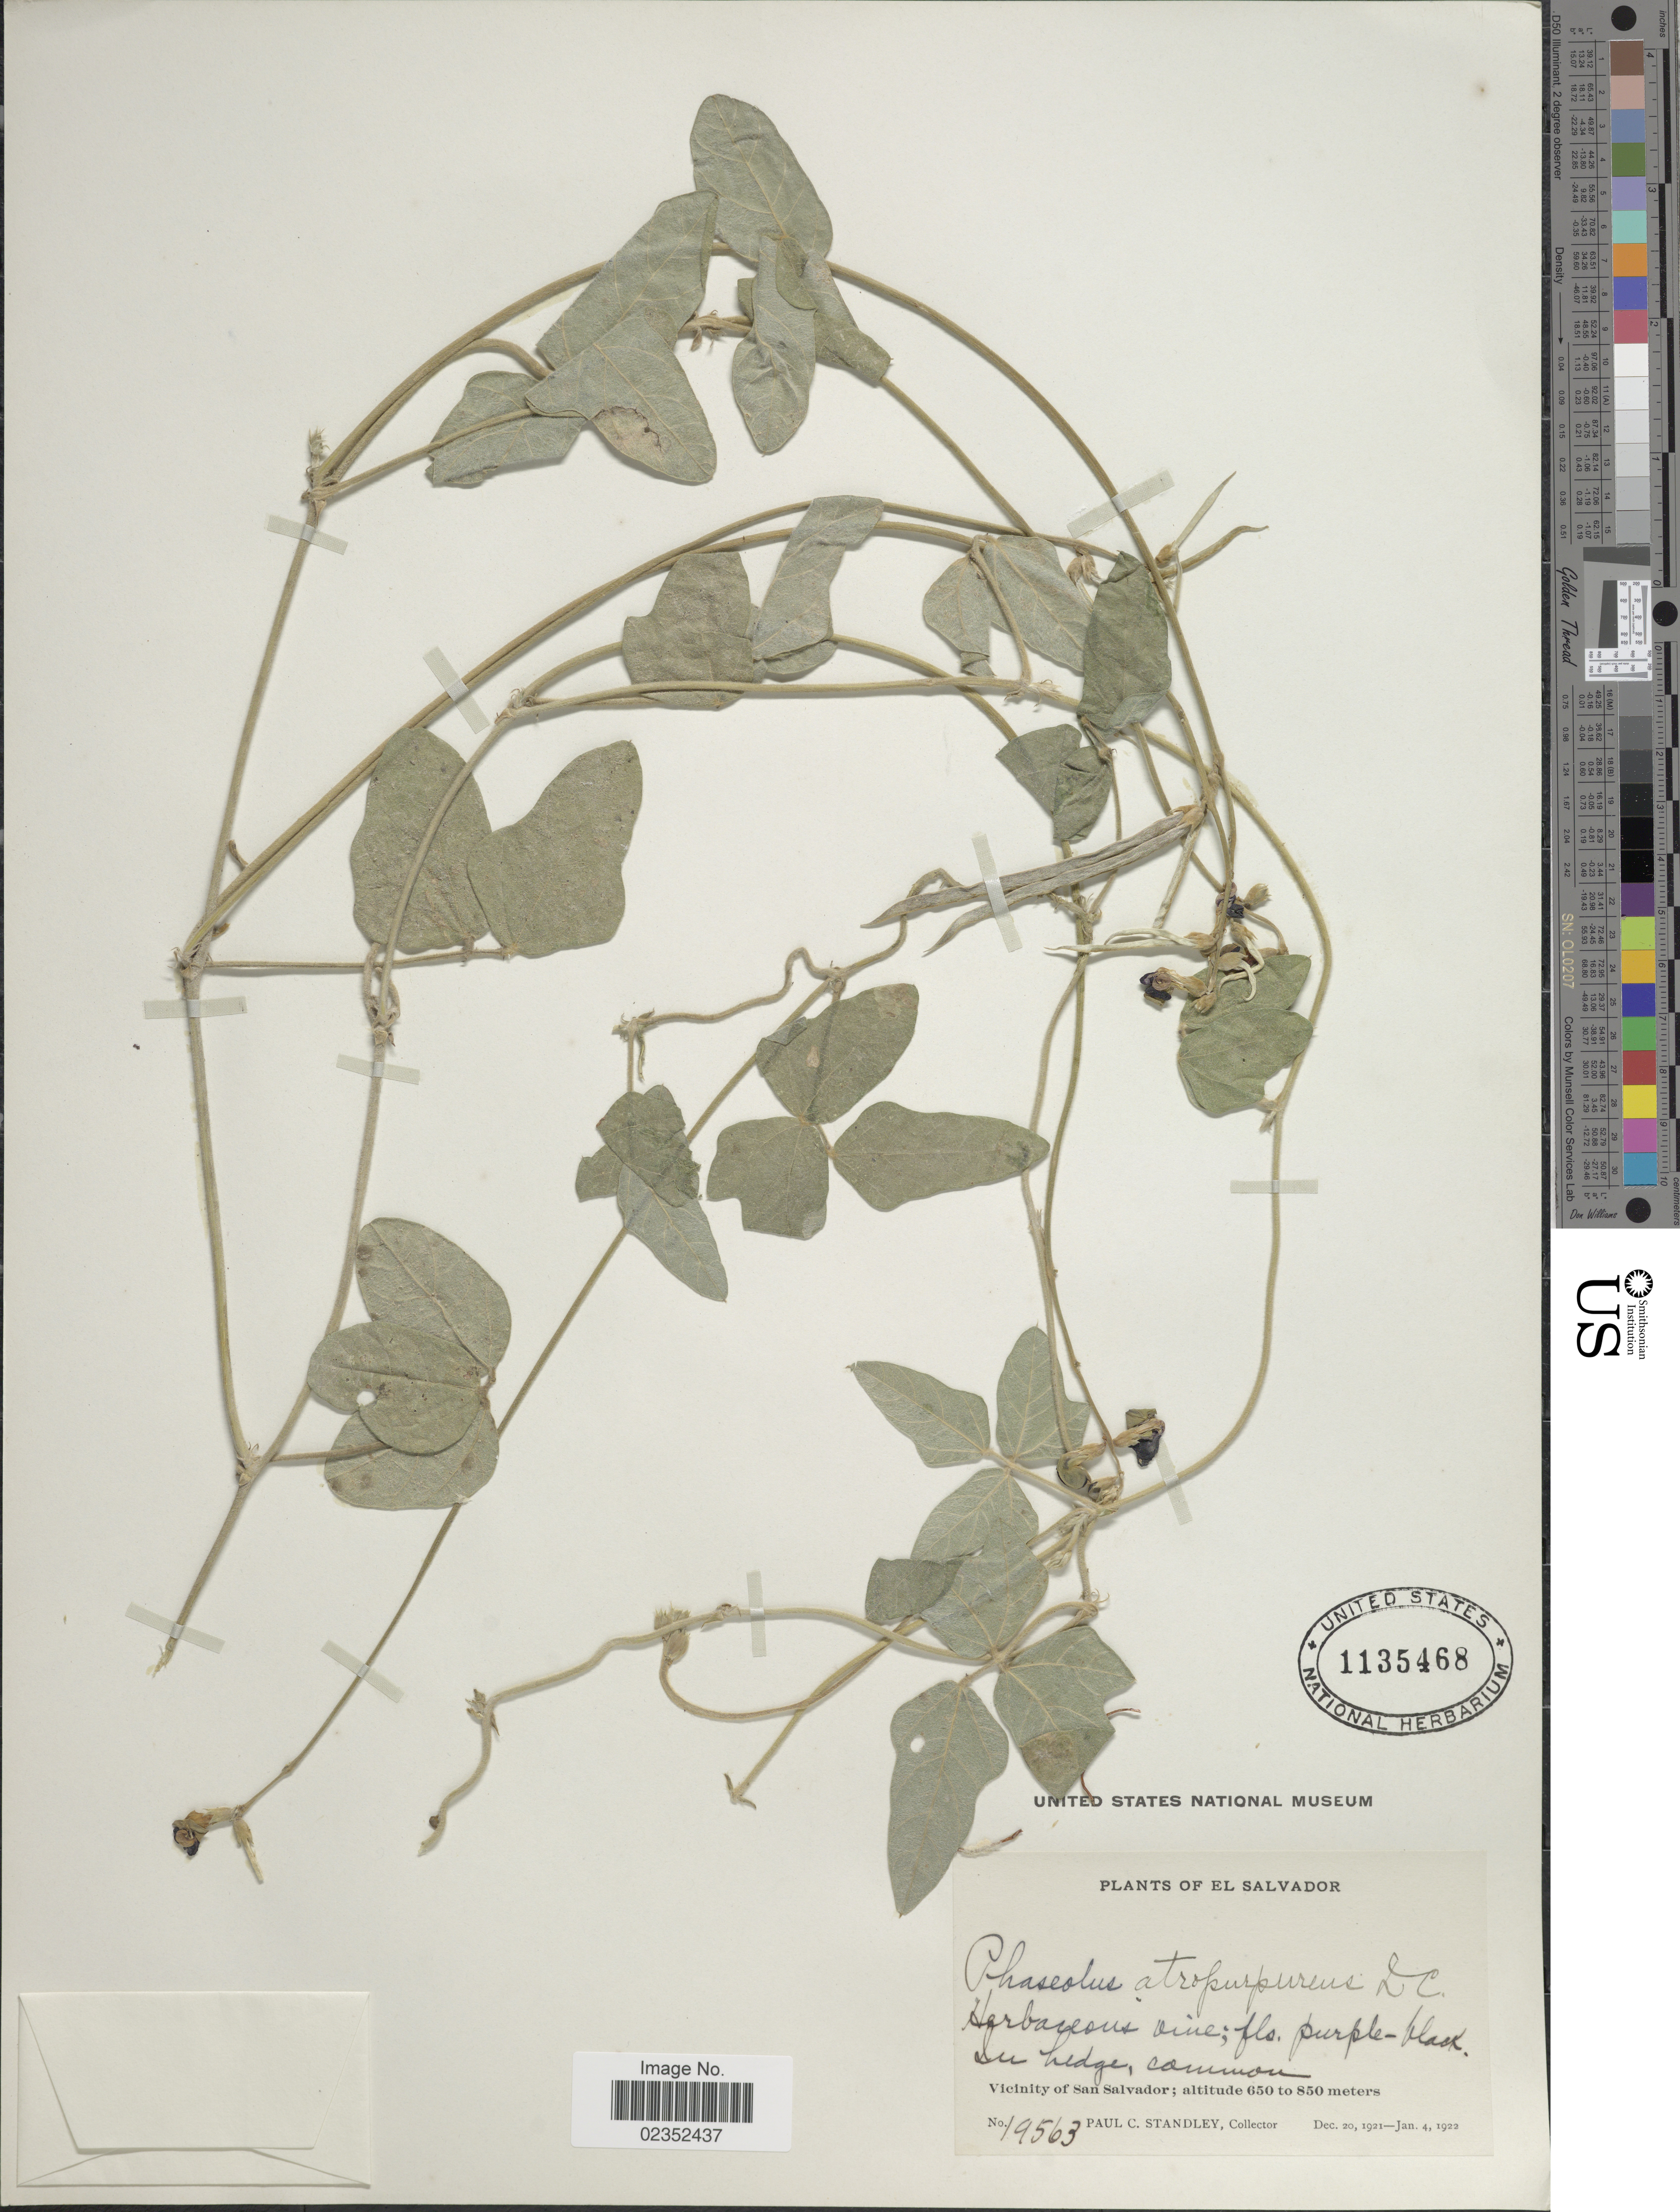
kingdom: Plantae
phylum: Tracheophyta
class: Magnoliopsida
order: Fabales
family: Fabaceae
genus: Macroptilium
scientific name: Macroptilium atropurpureum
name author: (DC.) Urb.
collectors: P. C. Standley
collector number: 19563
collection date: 1921-12-20/1922-01-04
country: El Salvador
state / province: San Salvador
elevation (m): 650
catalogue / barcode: US 1135468